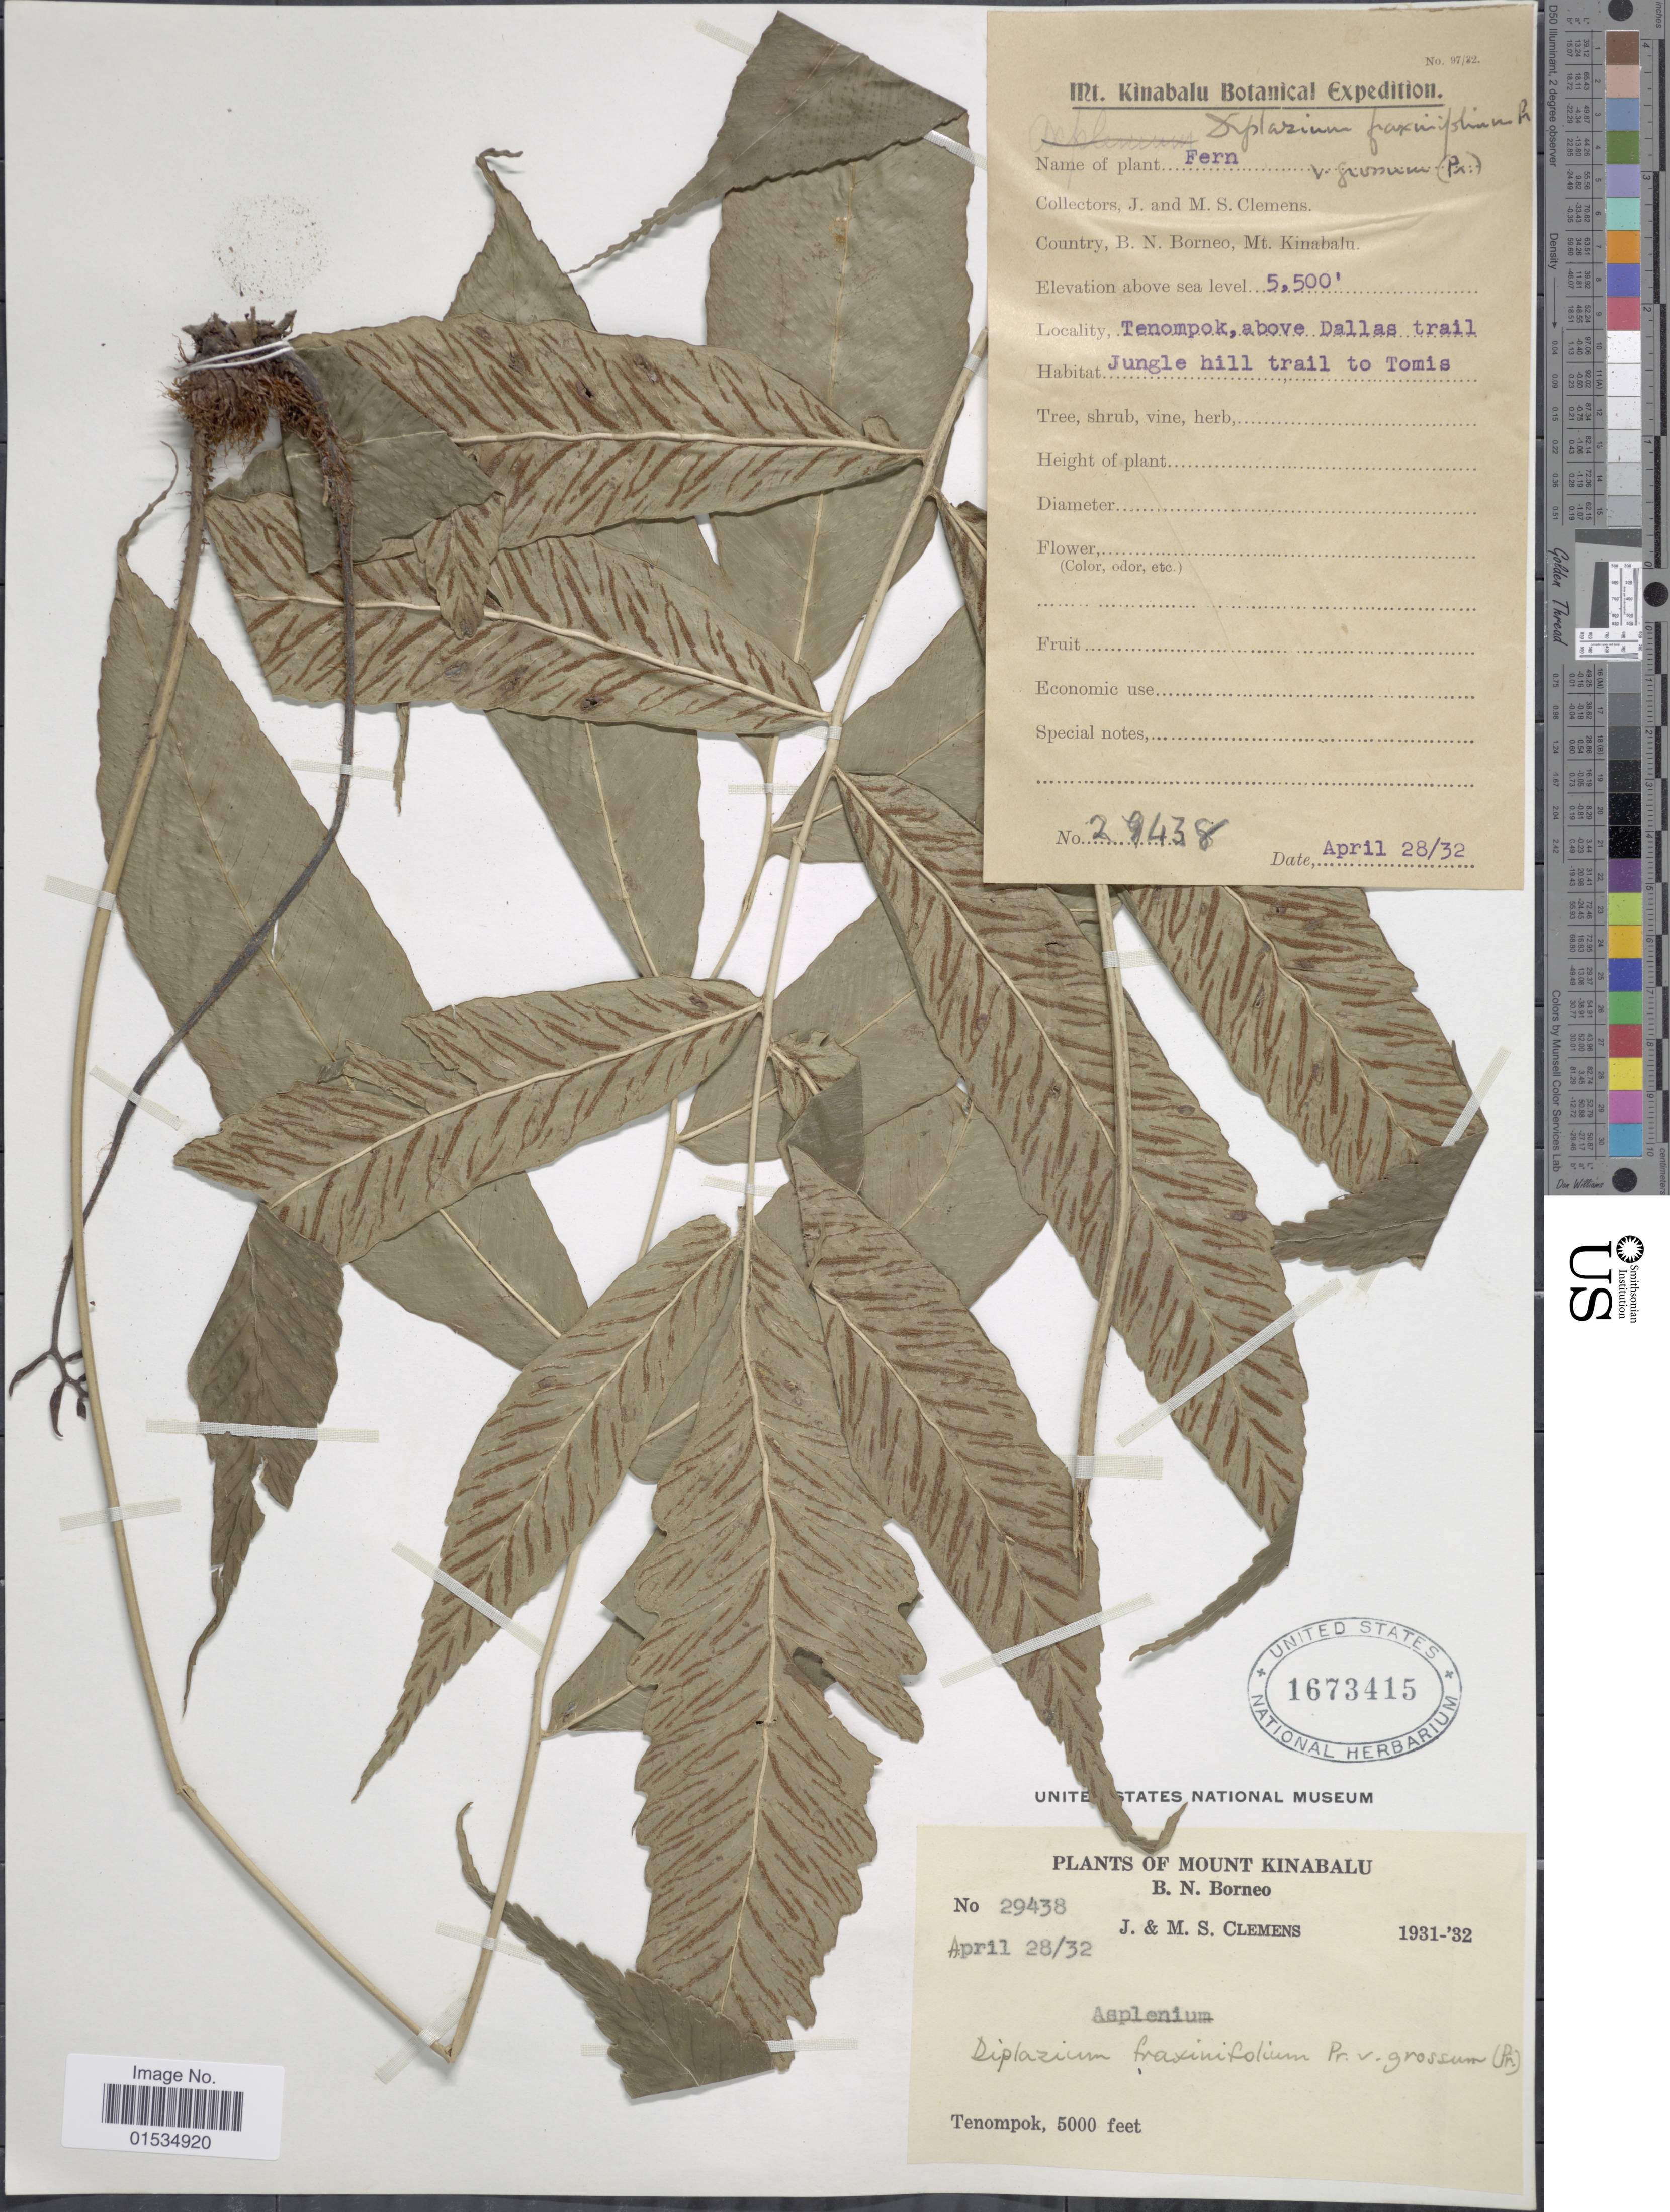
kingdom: Plantae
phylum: Tracheophyta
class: Polypodiopsida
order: Polypodiales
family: Athyriaceae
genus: Diplazium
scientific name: Diplazium fraxinifolium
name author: C. Presl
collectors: J. Clemens & M. S. Clemens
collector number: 29438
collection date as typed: Transcribed d/m/y: 28/4/32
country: Malaysia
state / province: Sabah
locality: B.N. Borneo, Mt. Kinabalu, Tenompok, above Dallas trail, Jungle hill trail to Tomis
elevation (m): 1676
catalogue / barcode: US 1673415